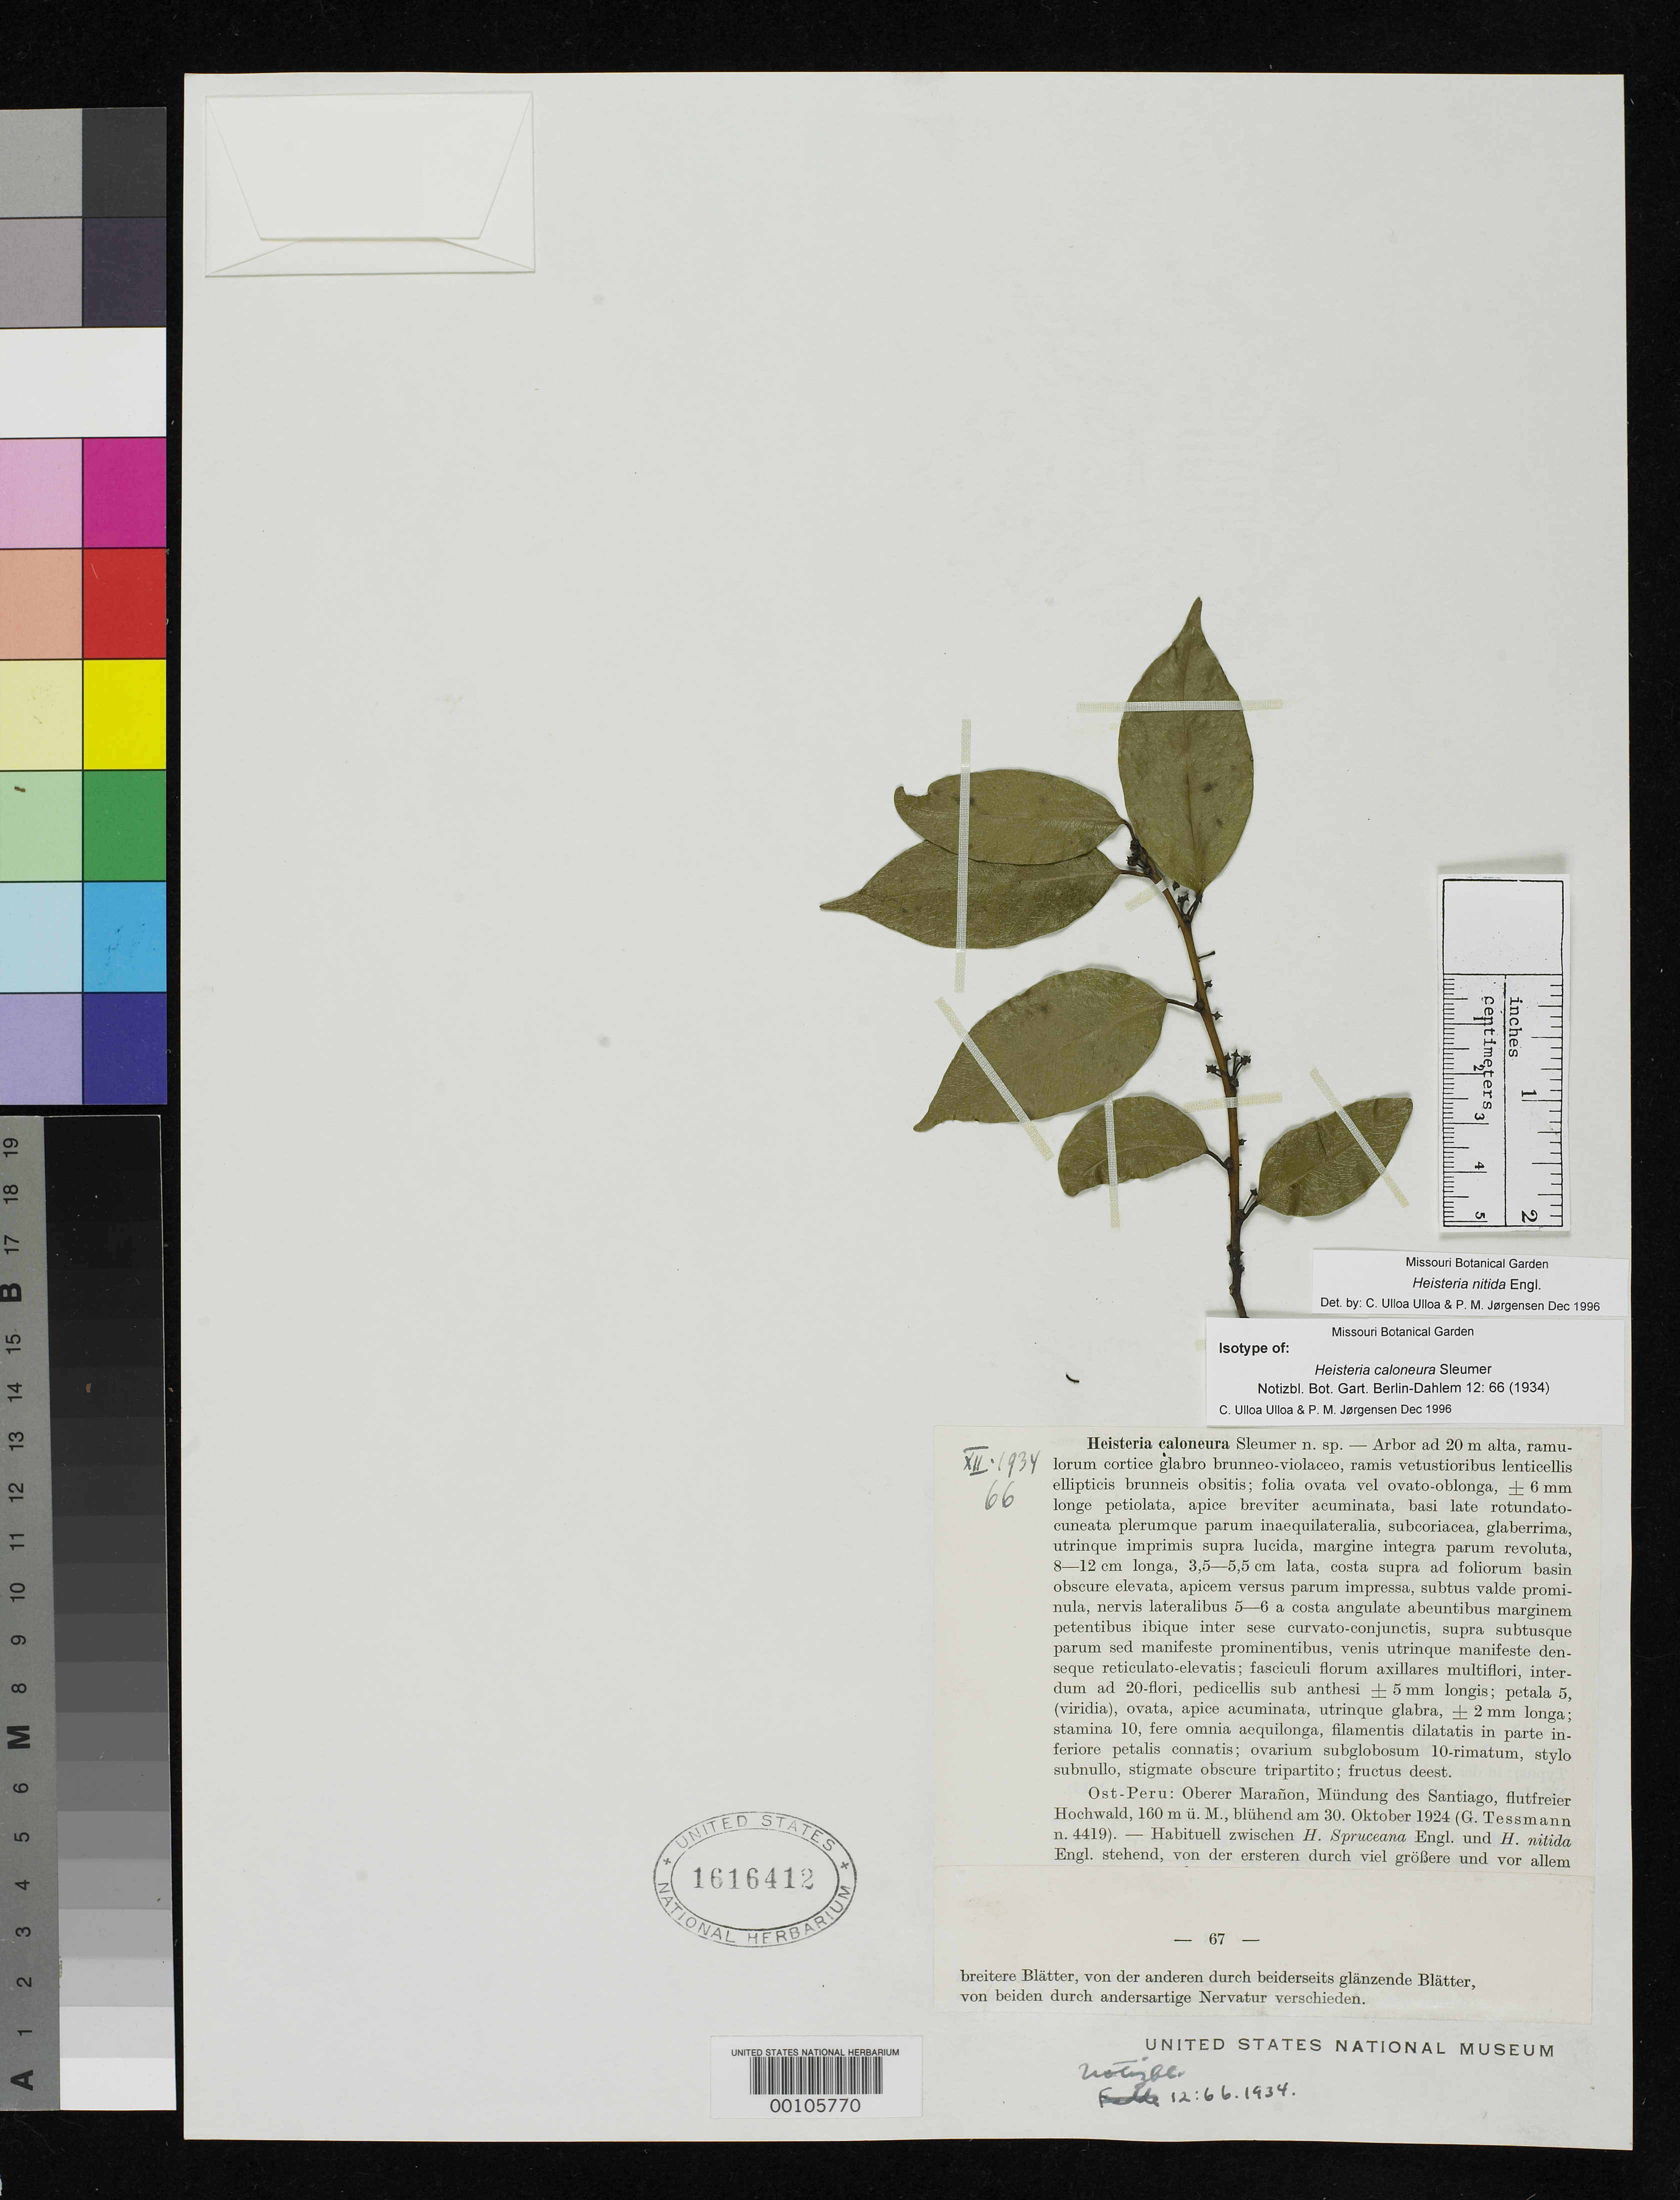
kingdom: Plantae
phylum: Tracheophyta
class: Magnoliopsida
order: Santalales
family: Erythropalaceae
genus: Heisteria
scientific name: Heisteria caloneura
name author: Sleumer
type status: Type Fragment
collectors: G. Tessmann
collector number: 4419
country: Peru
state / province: San Martín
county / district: Mariscal Cáceres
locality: Rio Huallaga, margen Derecha del; Balsa Probana; dtto. Tocache Nuevo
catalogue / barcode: US 1616412